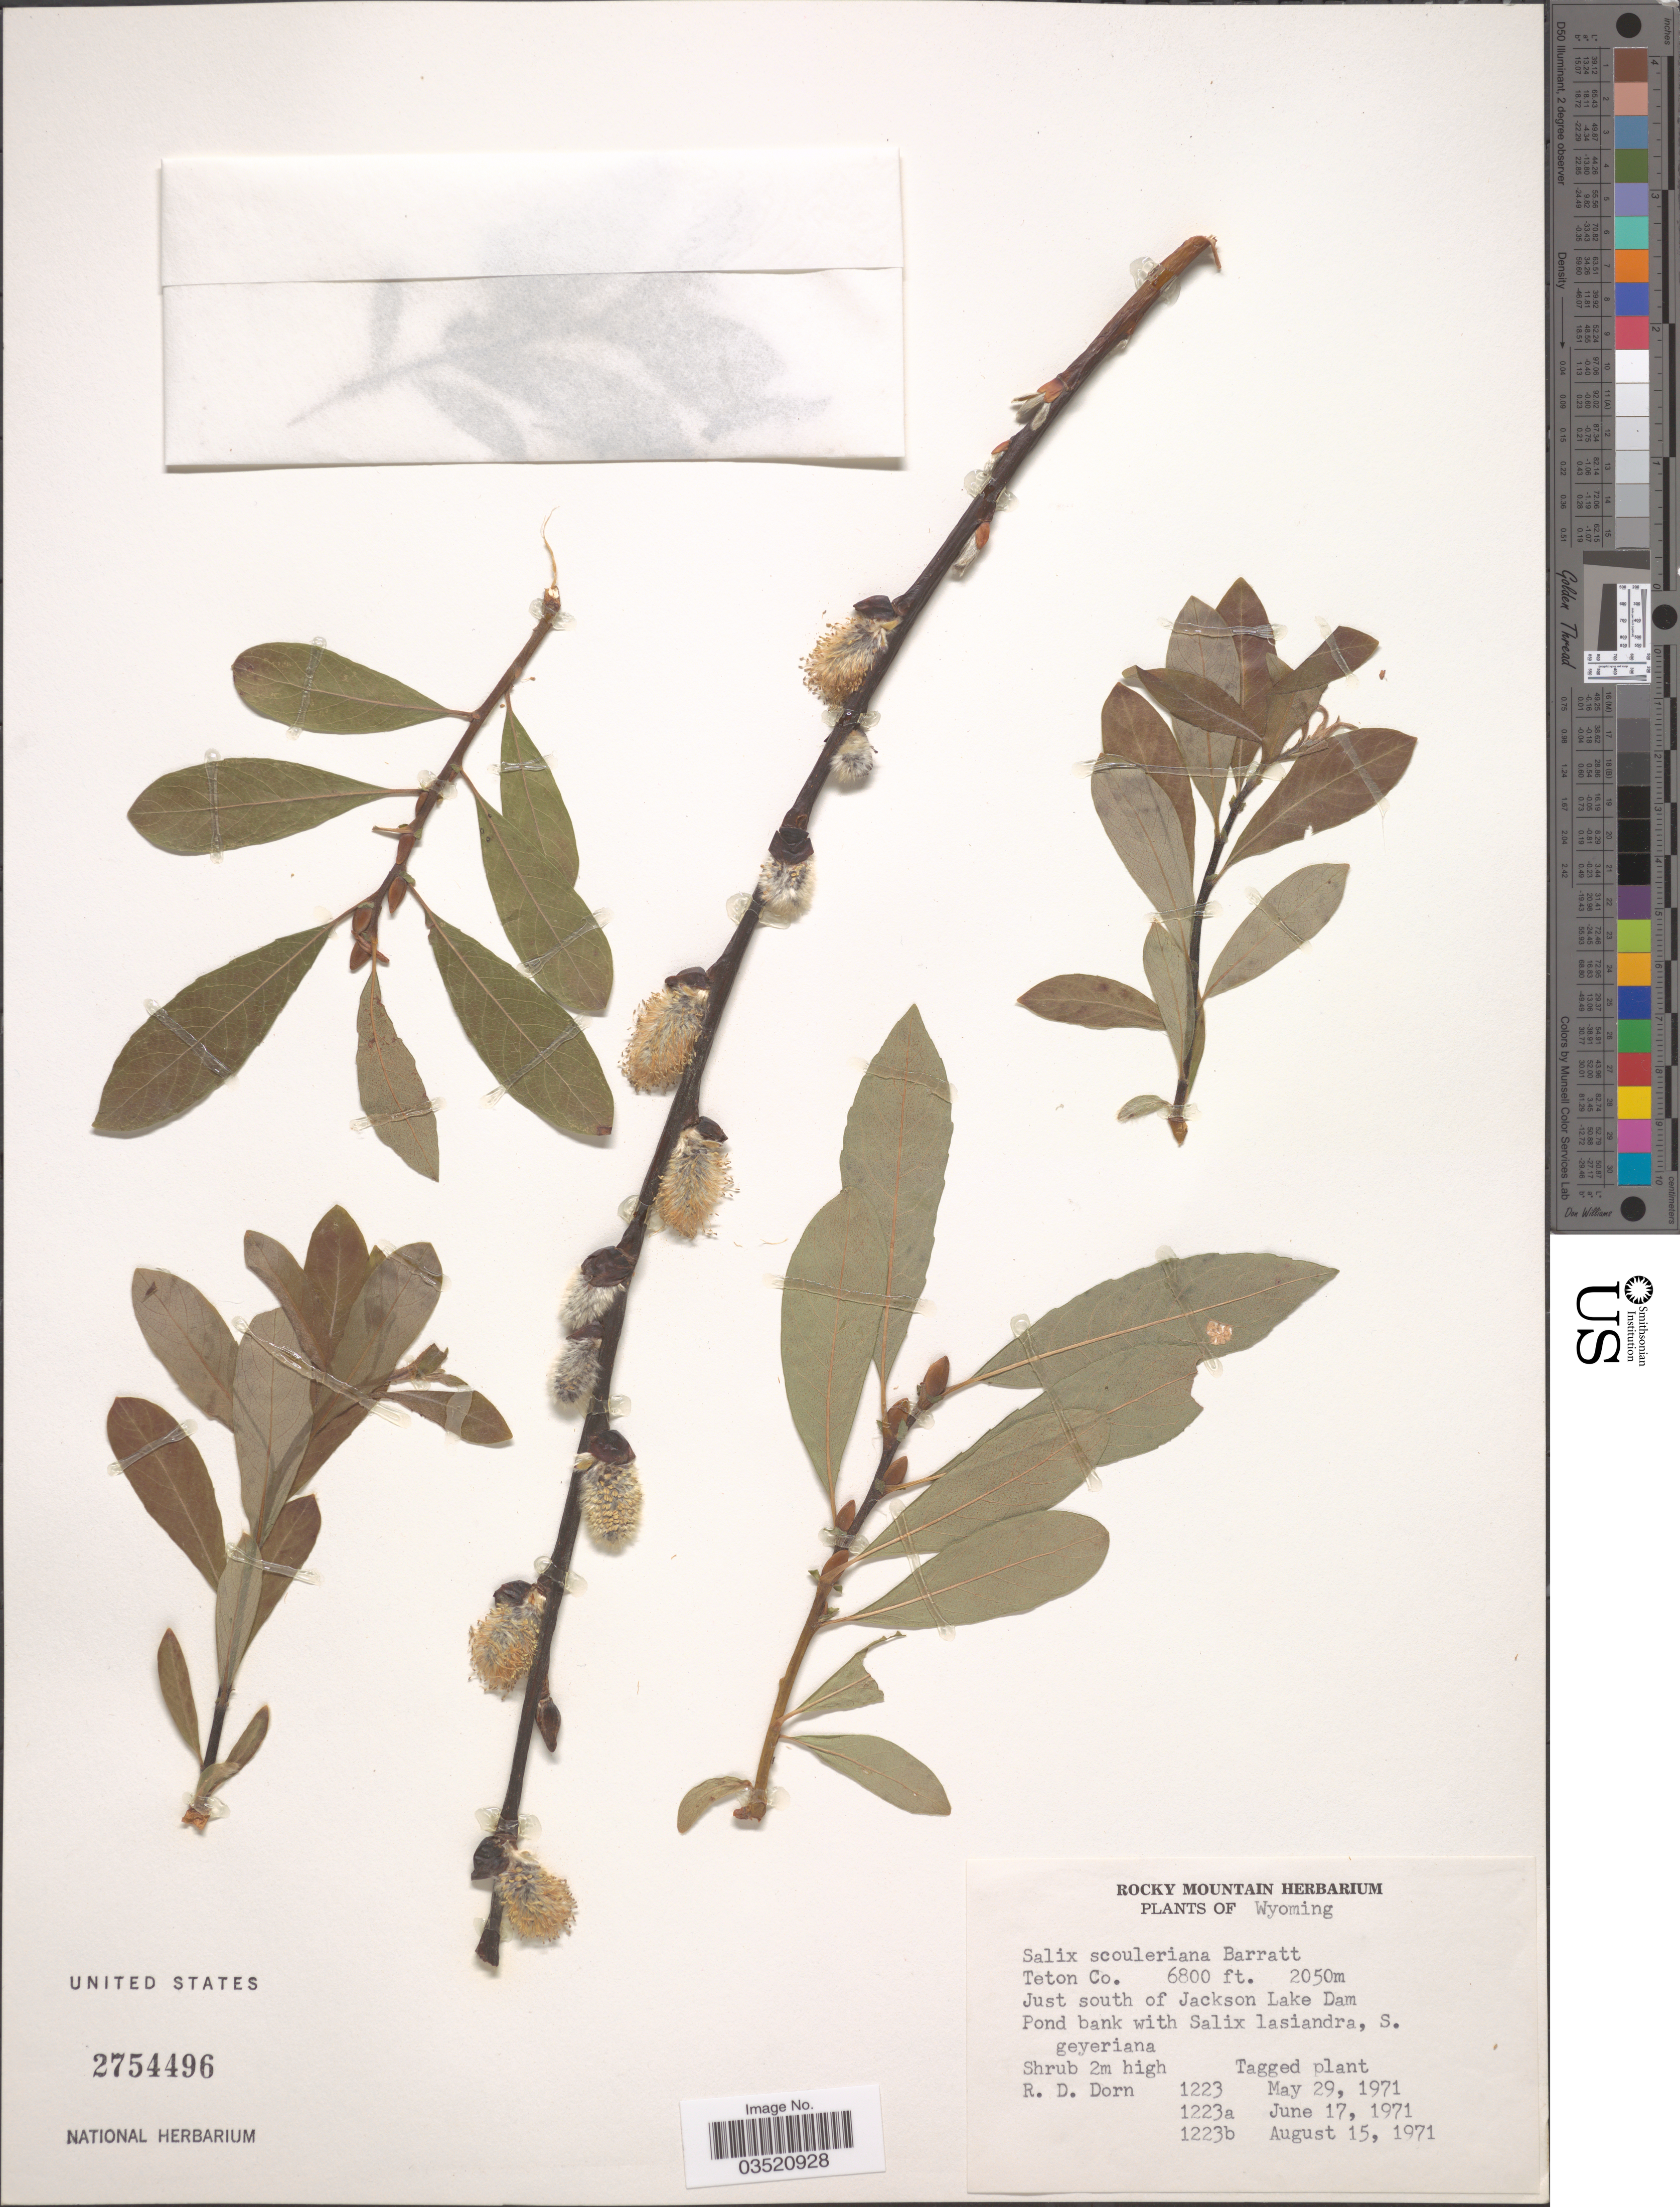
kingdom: Plantae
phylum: Tracheophyta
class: Magnoliopsida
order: Malpighiales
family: Salicaceae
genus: Salix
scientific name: Salix scouleriana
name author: Barratt ex Hook.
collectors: R. D. Dorn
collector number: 1233/1233a/1233b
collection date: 1971-05-29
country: United States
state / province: Wyoming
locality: Teton Co. Just south of Jackson Lake Dam Pond bank.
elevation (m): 2073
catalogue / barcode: US 2754496